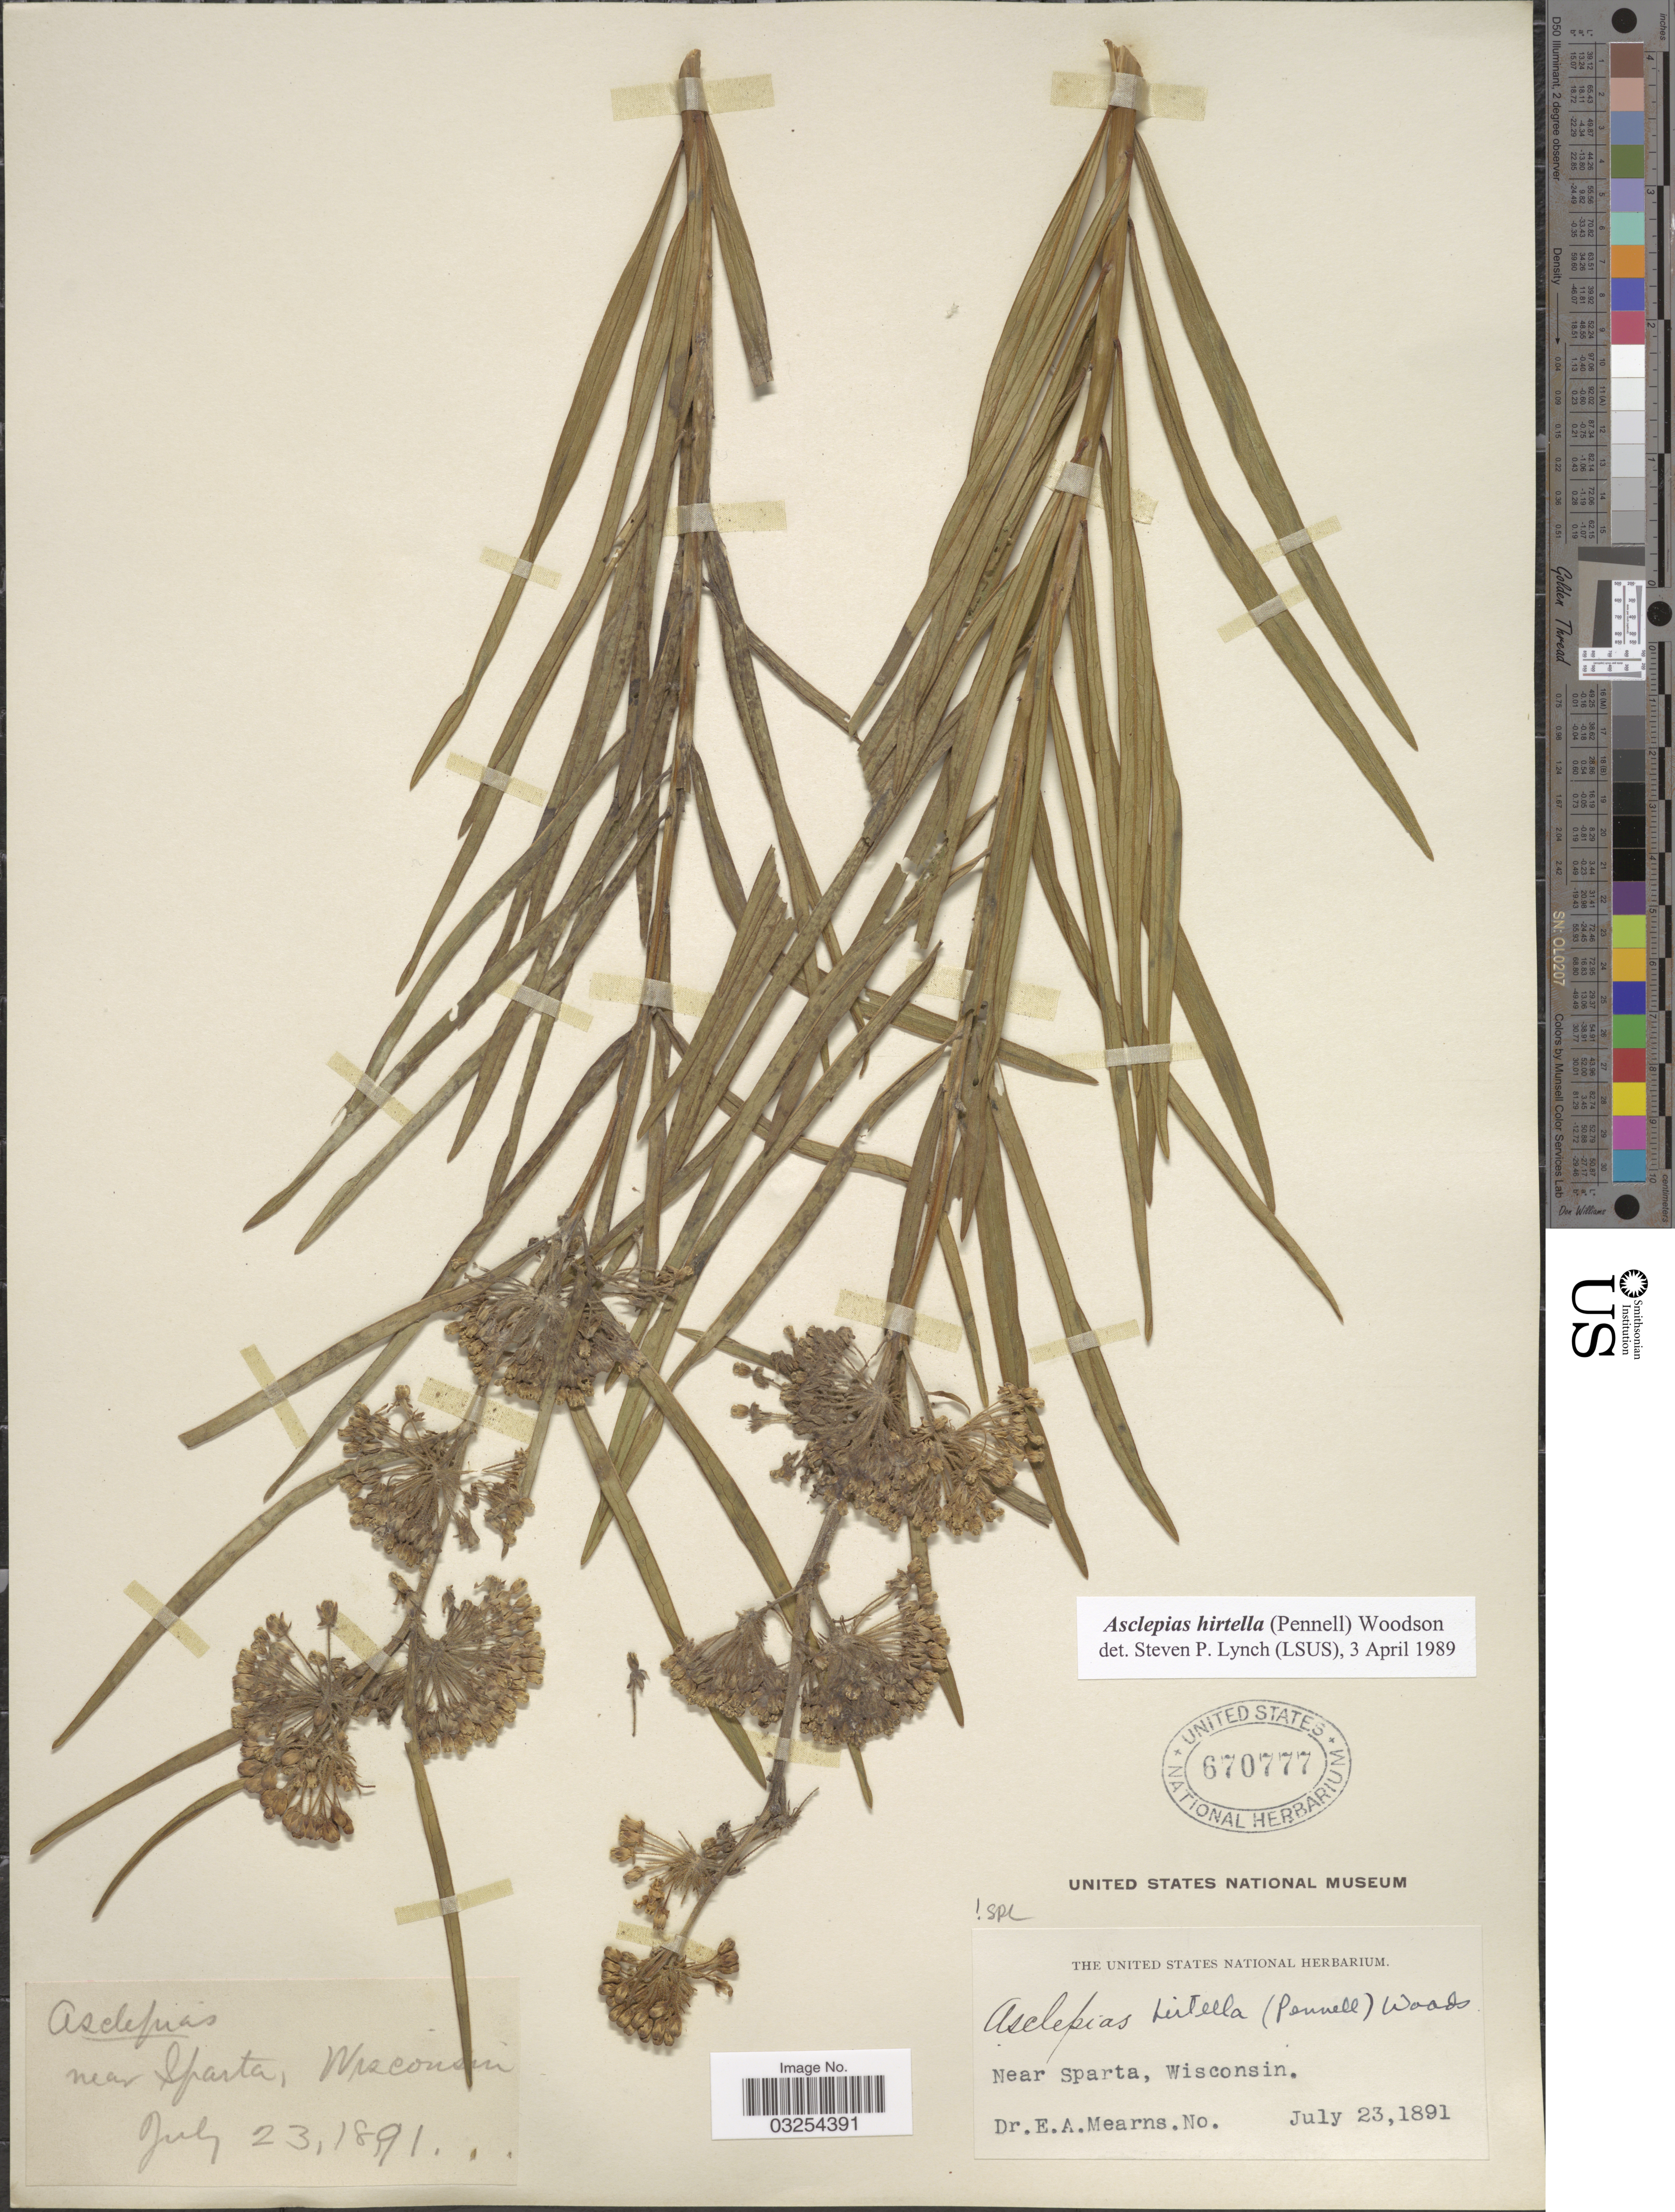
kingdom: Plantae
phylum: Tracheophyta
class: Magnoliopsida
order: Gentianales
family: Apocynaceae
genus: Asclepias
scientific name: Asclepias hirtella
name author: (Pennell) Woodson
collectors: E. A. Mearns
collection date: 1891-07-23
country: United States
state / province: Wisconsin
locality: Near Sparta.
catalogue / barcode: US 670777